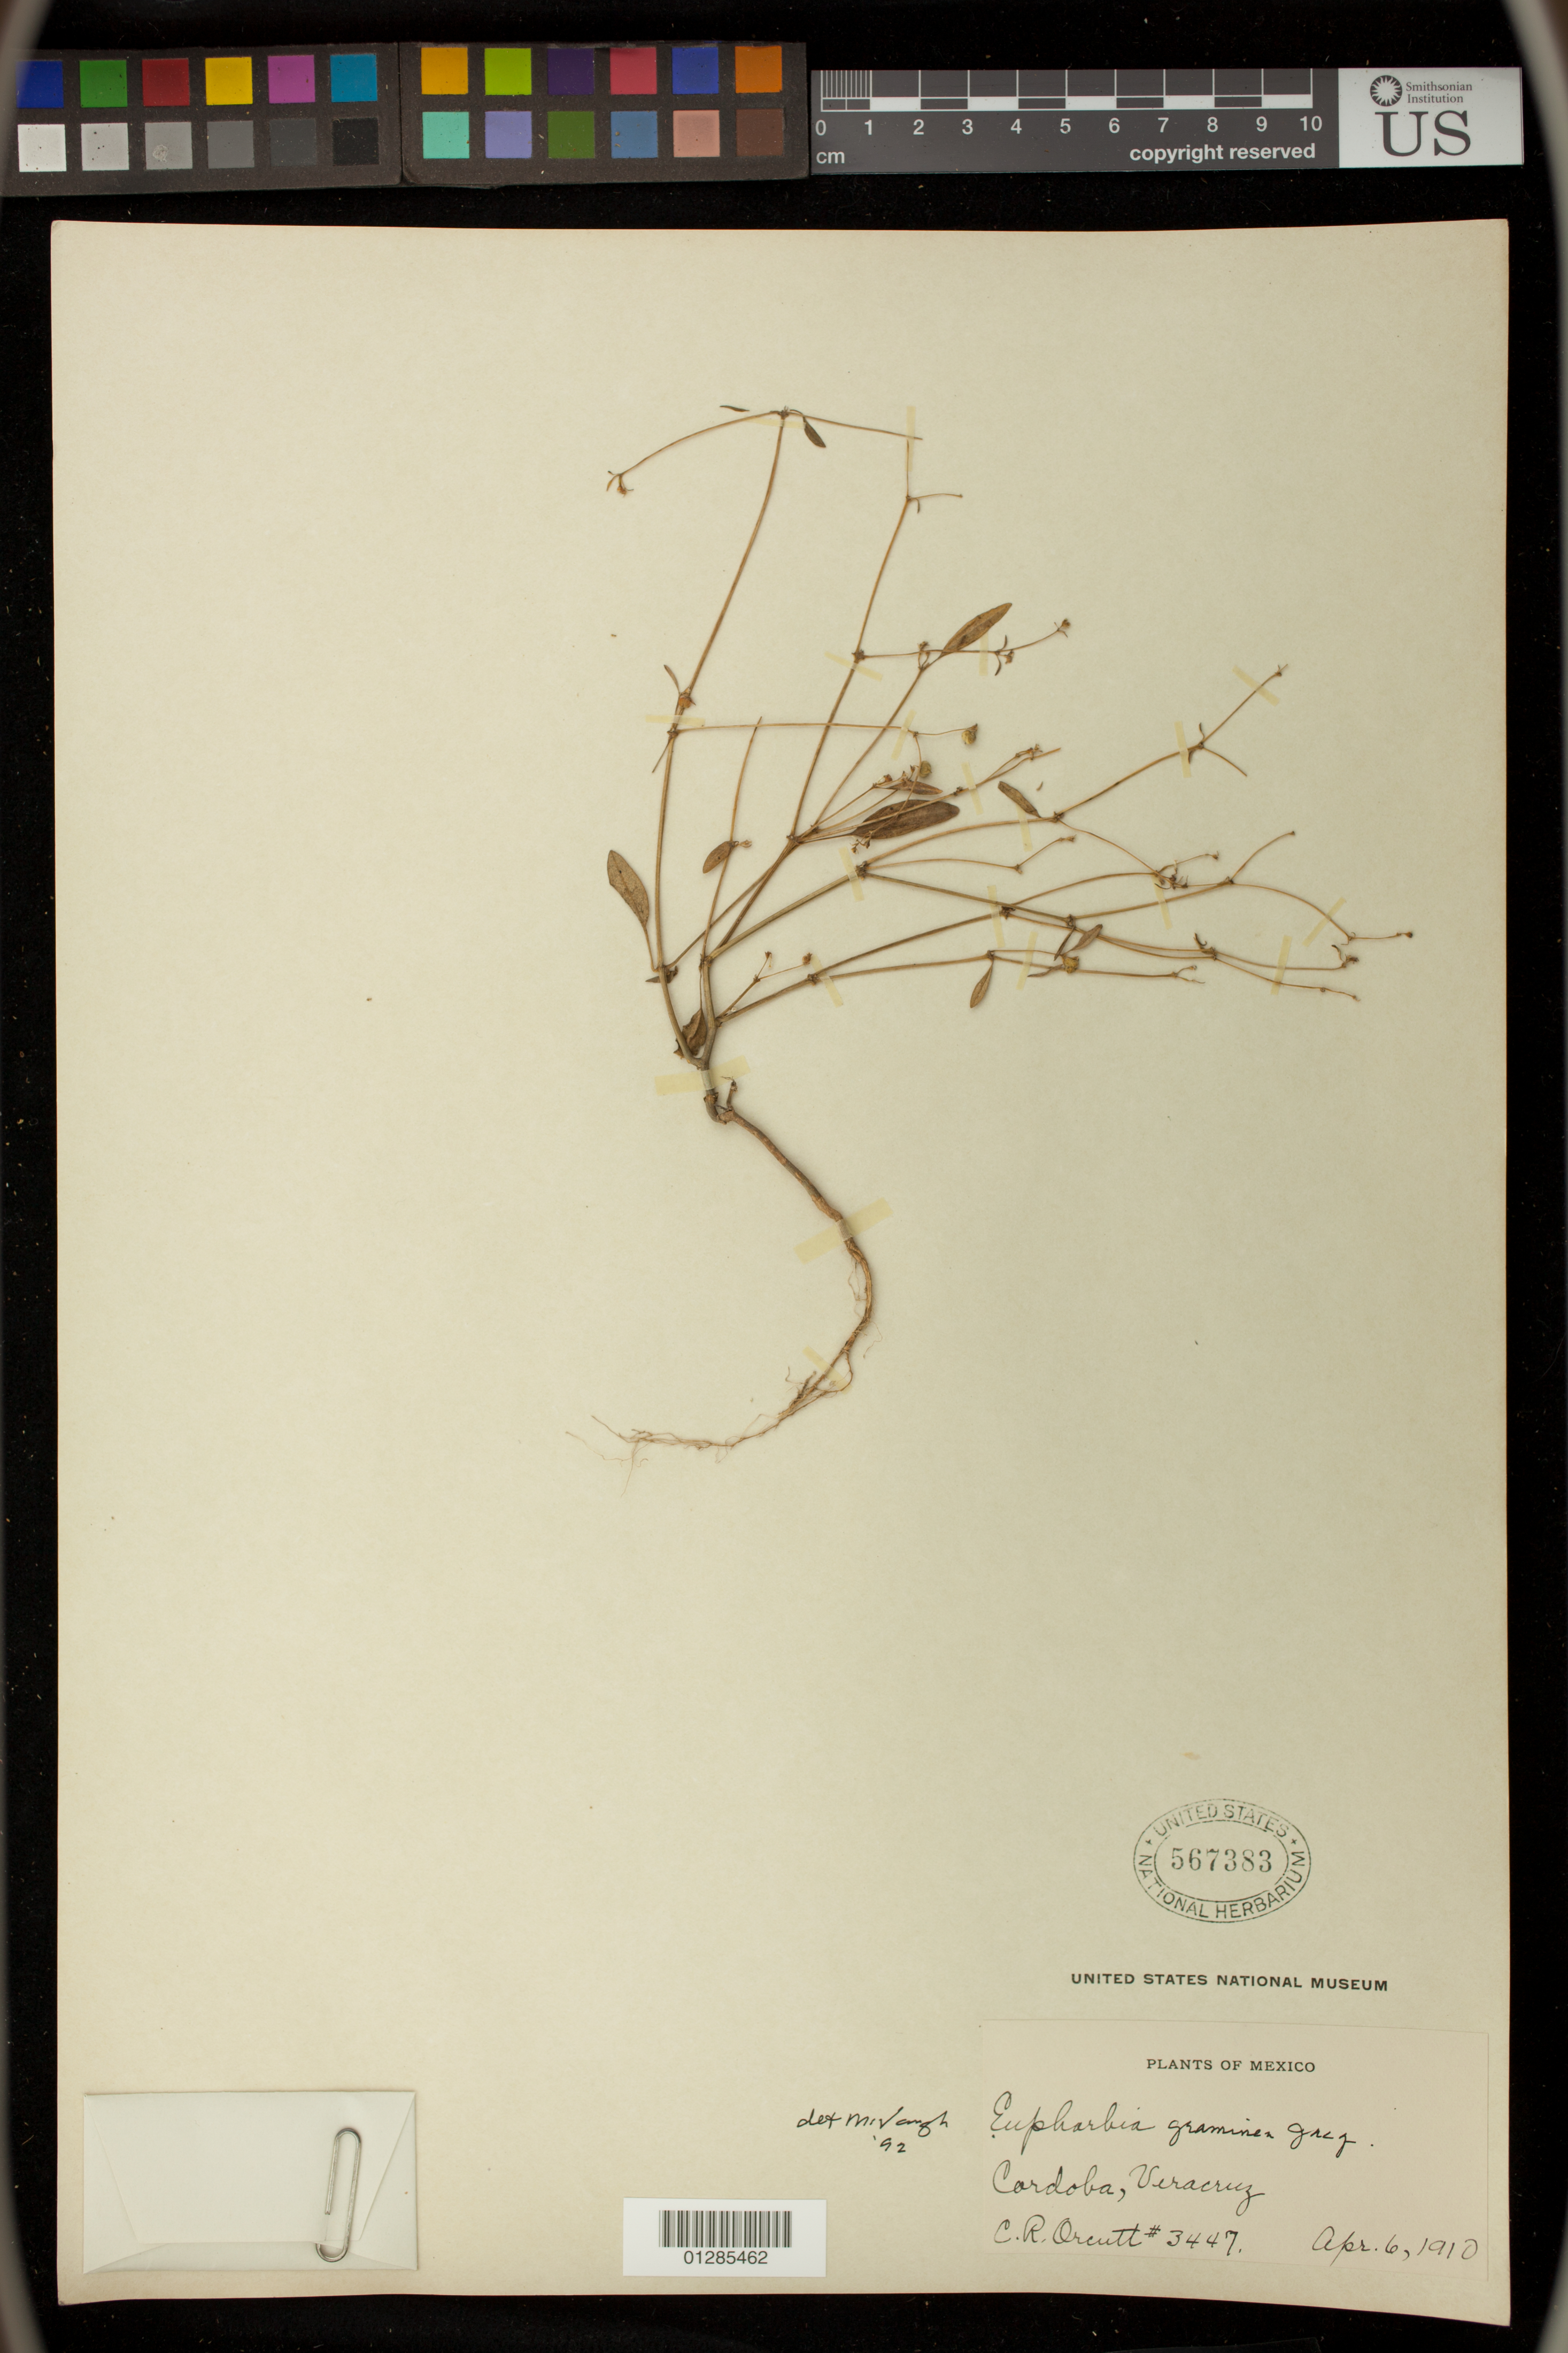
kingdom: Plantae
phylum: Tracheophyta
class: Magnoliopsida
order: Malpighiales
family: Euphorbiaceae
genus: Euphorbia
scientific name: Euphorbia graminea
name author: Jacq.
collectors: C. R. Orcutt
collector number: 3447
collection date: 1910-04-06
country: Mexico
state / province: Veracruz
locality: Cardoba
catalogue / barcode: US 567383